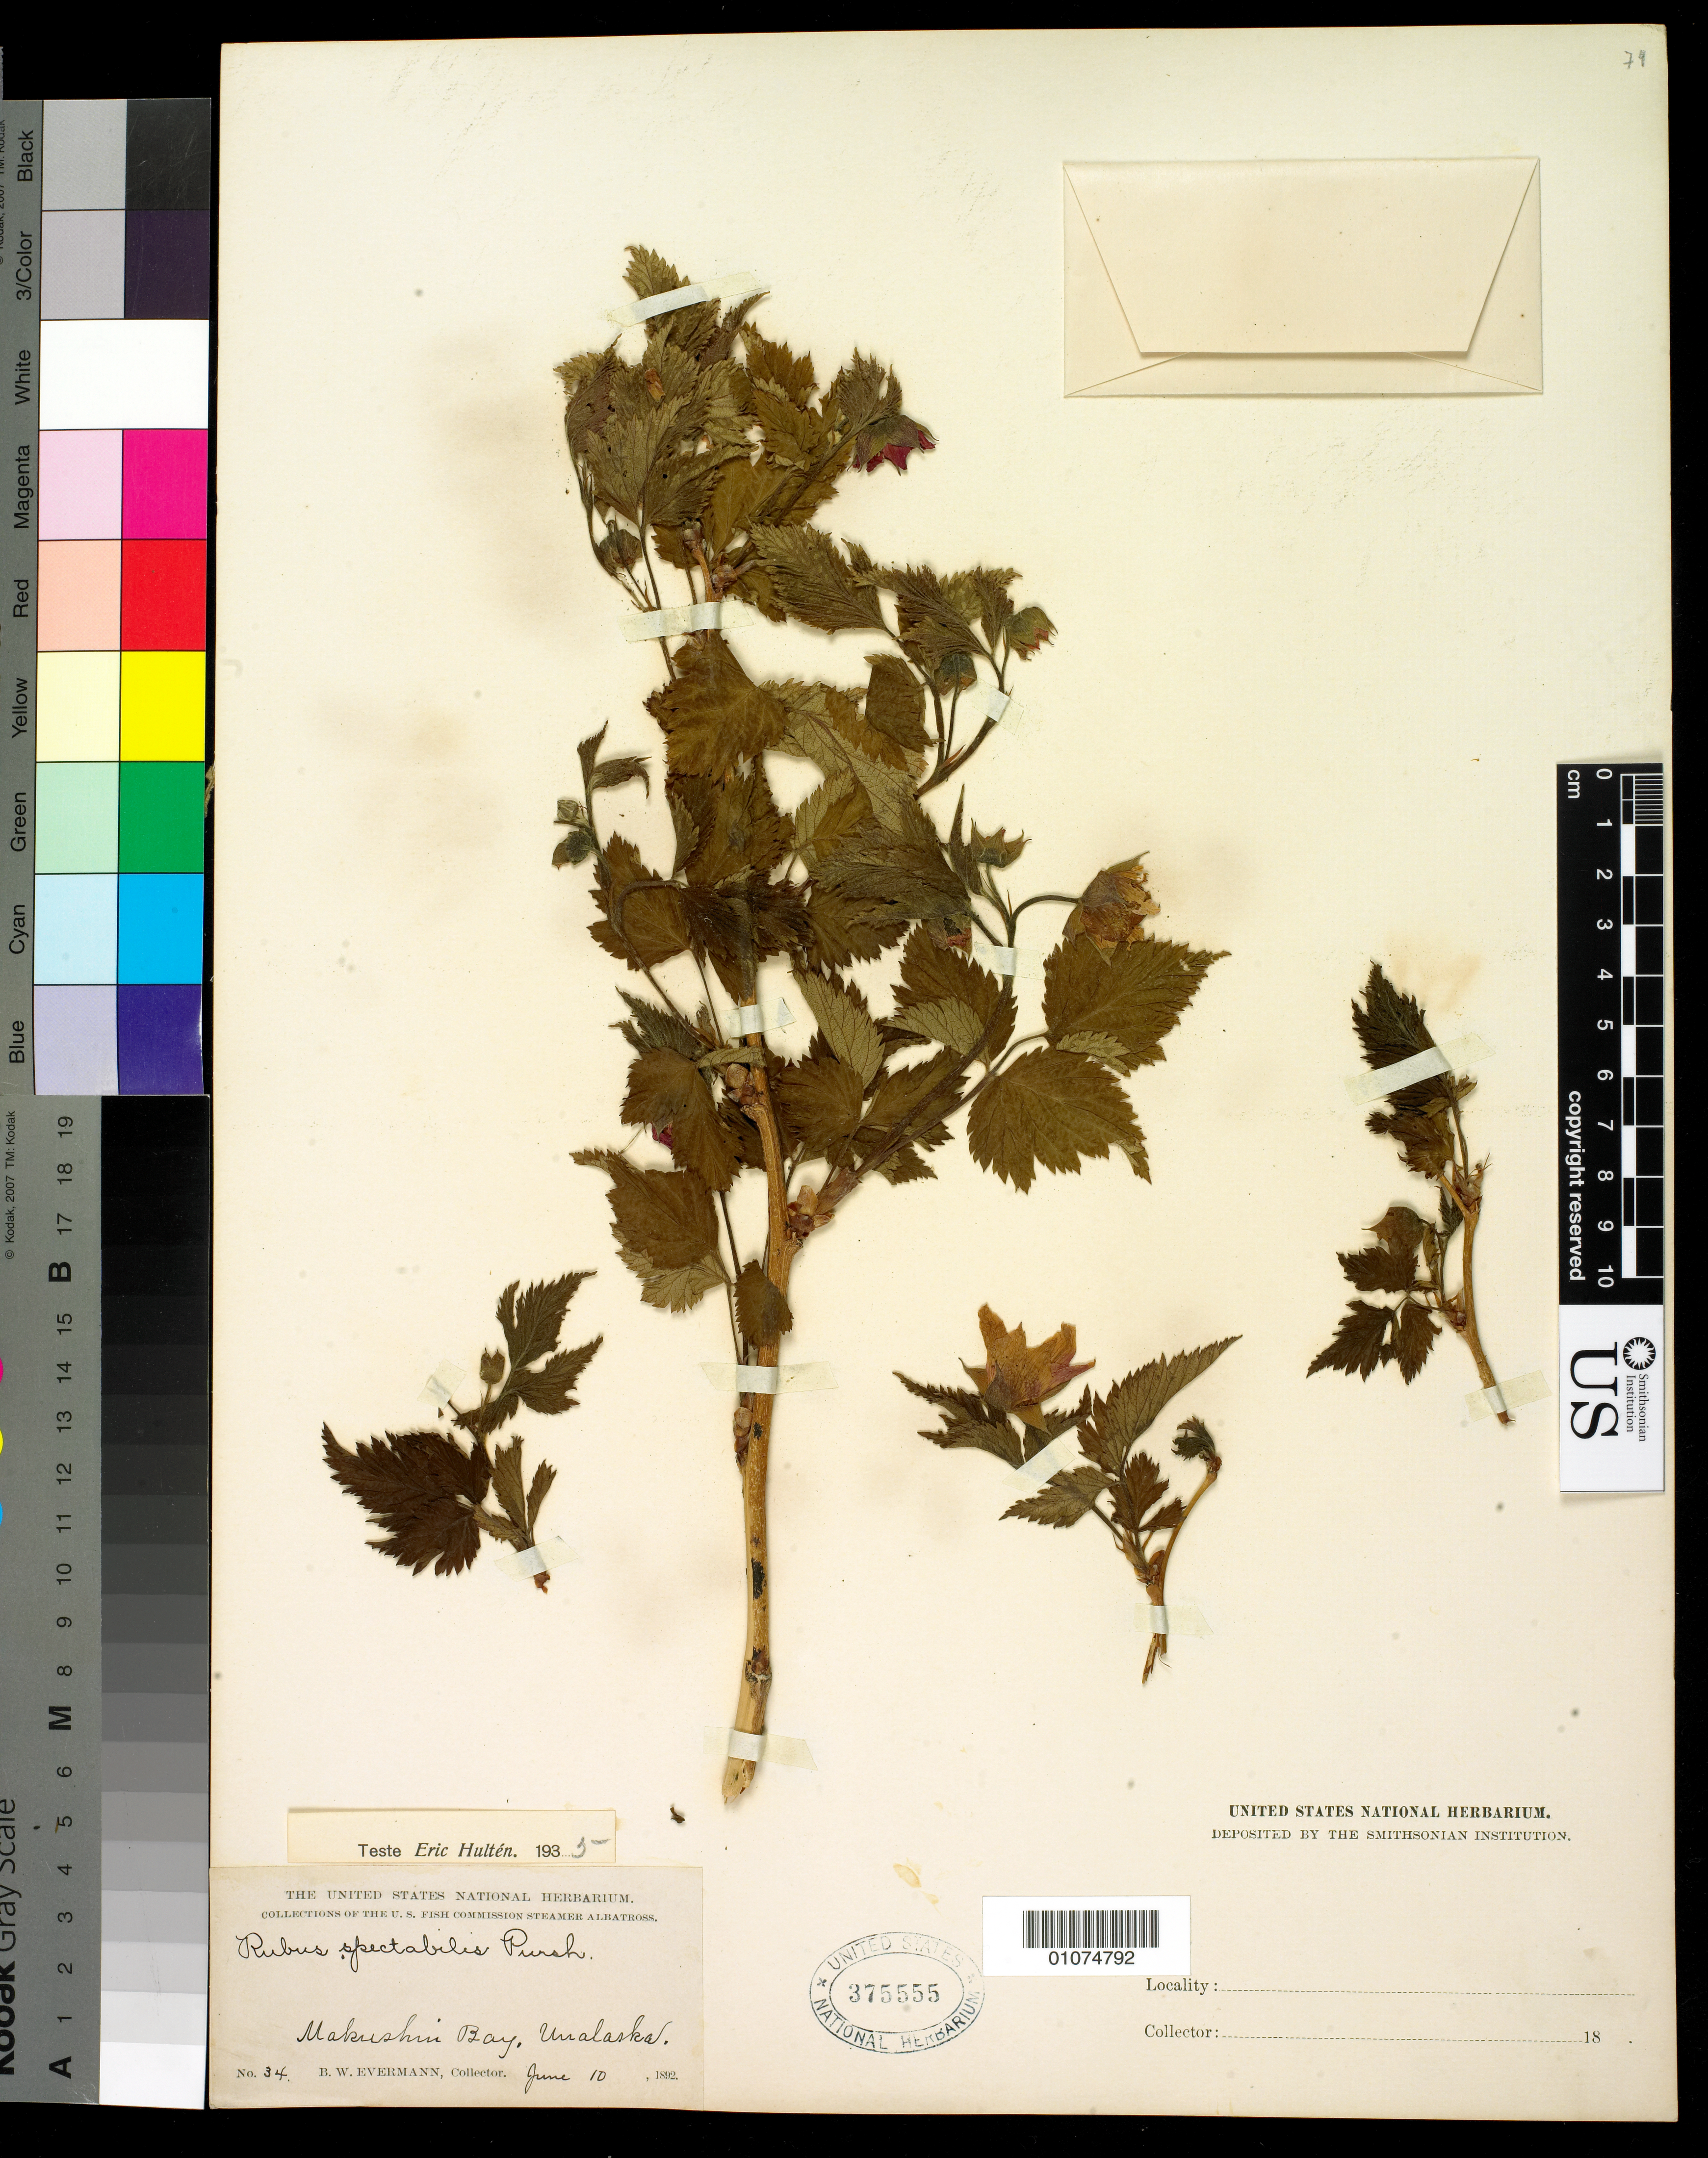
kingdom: Plantae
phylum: Tracheophyta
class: Magnoliopsida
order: Rosales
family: Rosaceae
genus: Rubus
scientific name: Rubus spectabilis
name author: Pursh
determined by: Hultén, [O.] Eric G.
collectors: B. W. Evermann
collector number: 34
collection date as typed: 10 Jun 1892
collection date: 1892-06-10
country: United States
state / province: Alaska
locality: Makushin Bay,Unalaska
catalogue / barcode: US 375555